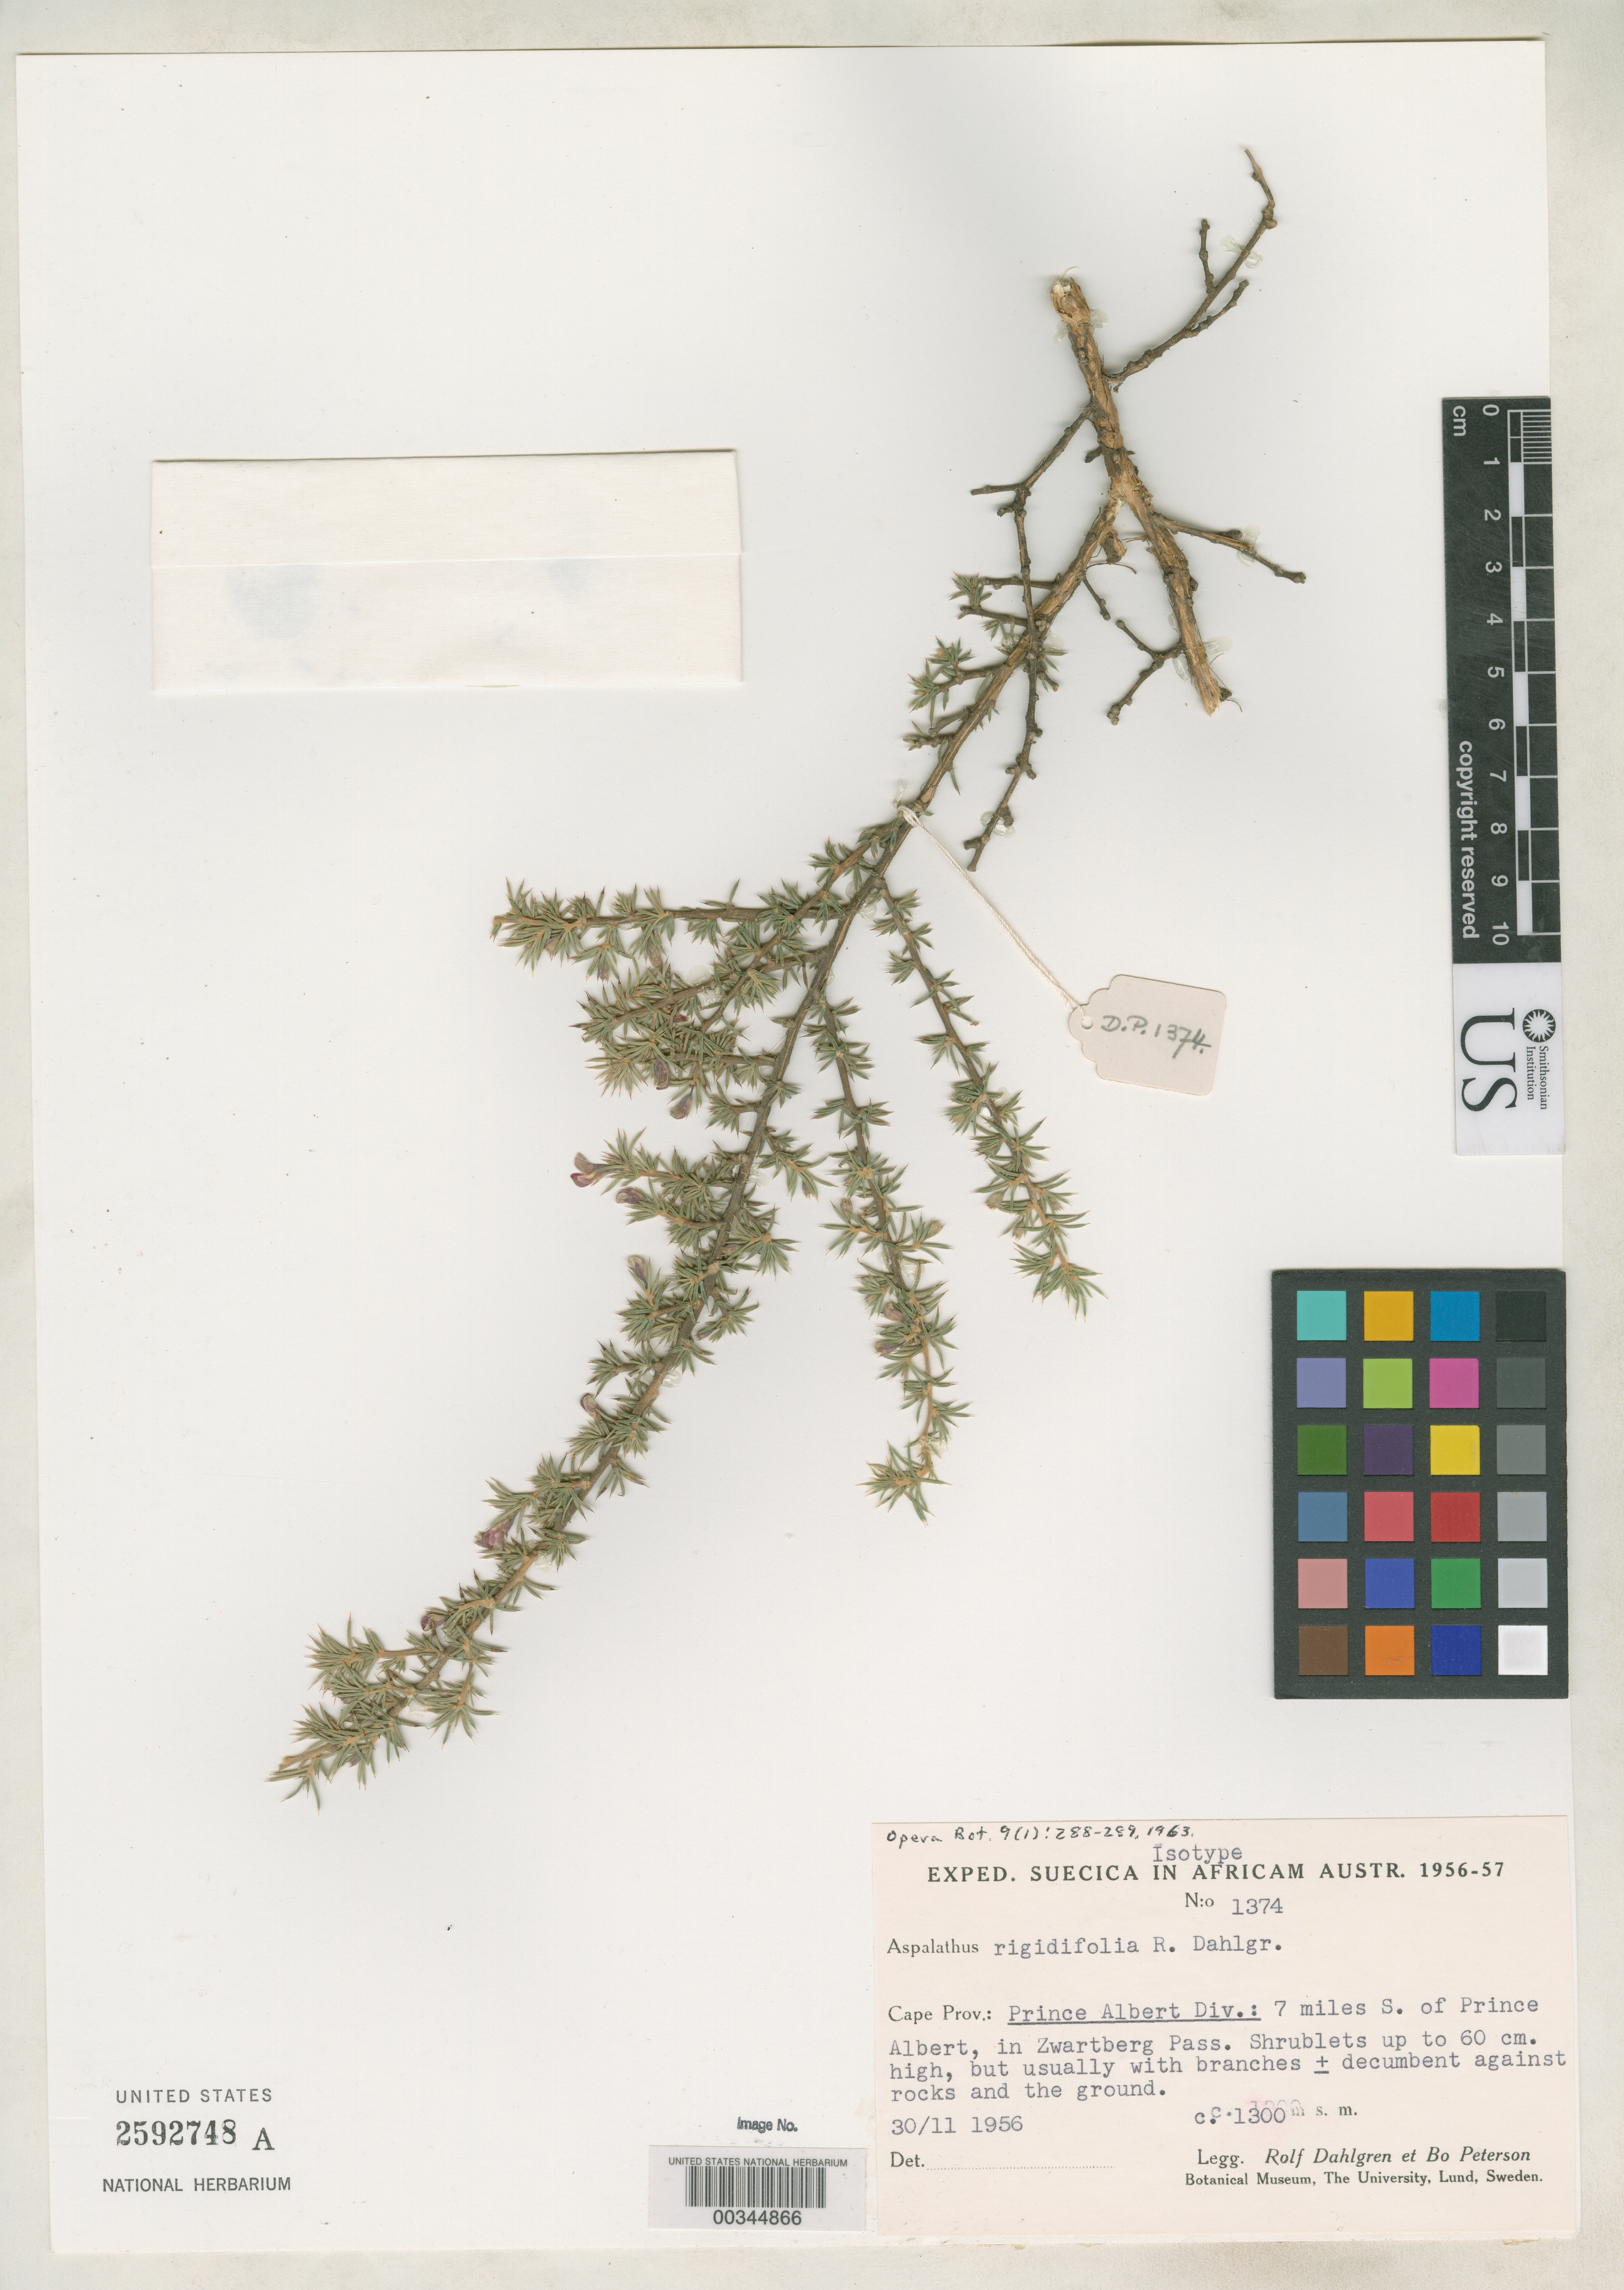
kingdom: Plantae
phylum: Tracheophyta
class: Magnoliopsida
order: Fabales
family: Fabaceae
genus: Aspalathus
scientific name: Aspalathus rigidifolia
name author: R. Dahlgren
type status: Isotype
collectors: R. Dahlgren & B. H. Peterson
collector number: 1374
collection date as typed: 30 Nov 1956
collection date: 1956-11-30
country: South Africa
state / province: Western Cape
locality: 7 mi S of Prince Albert, in Zwartberg Pass. Prince William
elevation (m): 1300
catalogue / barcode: US 2592748A